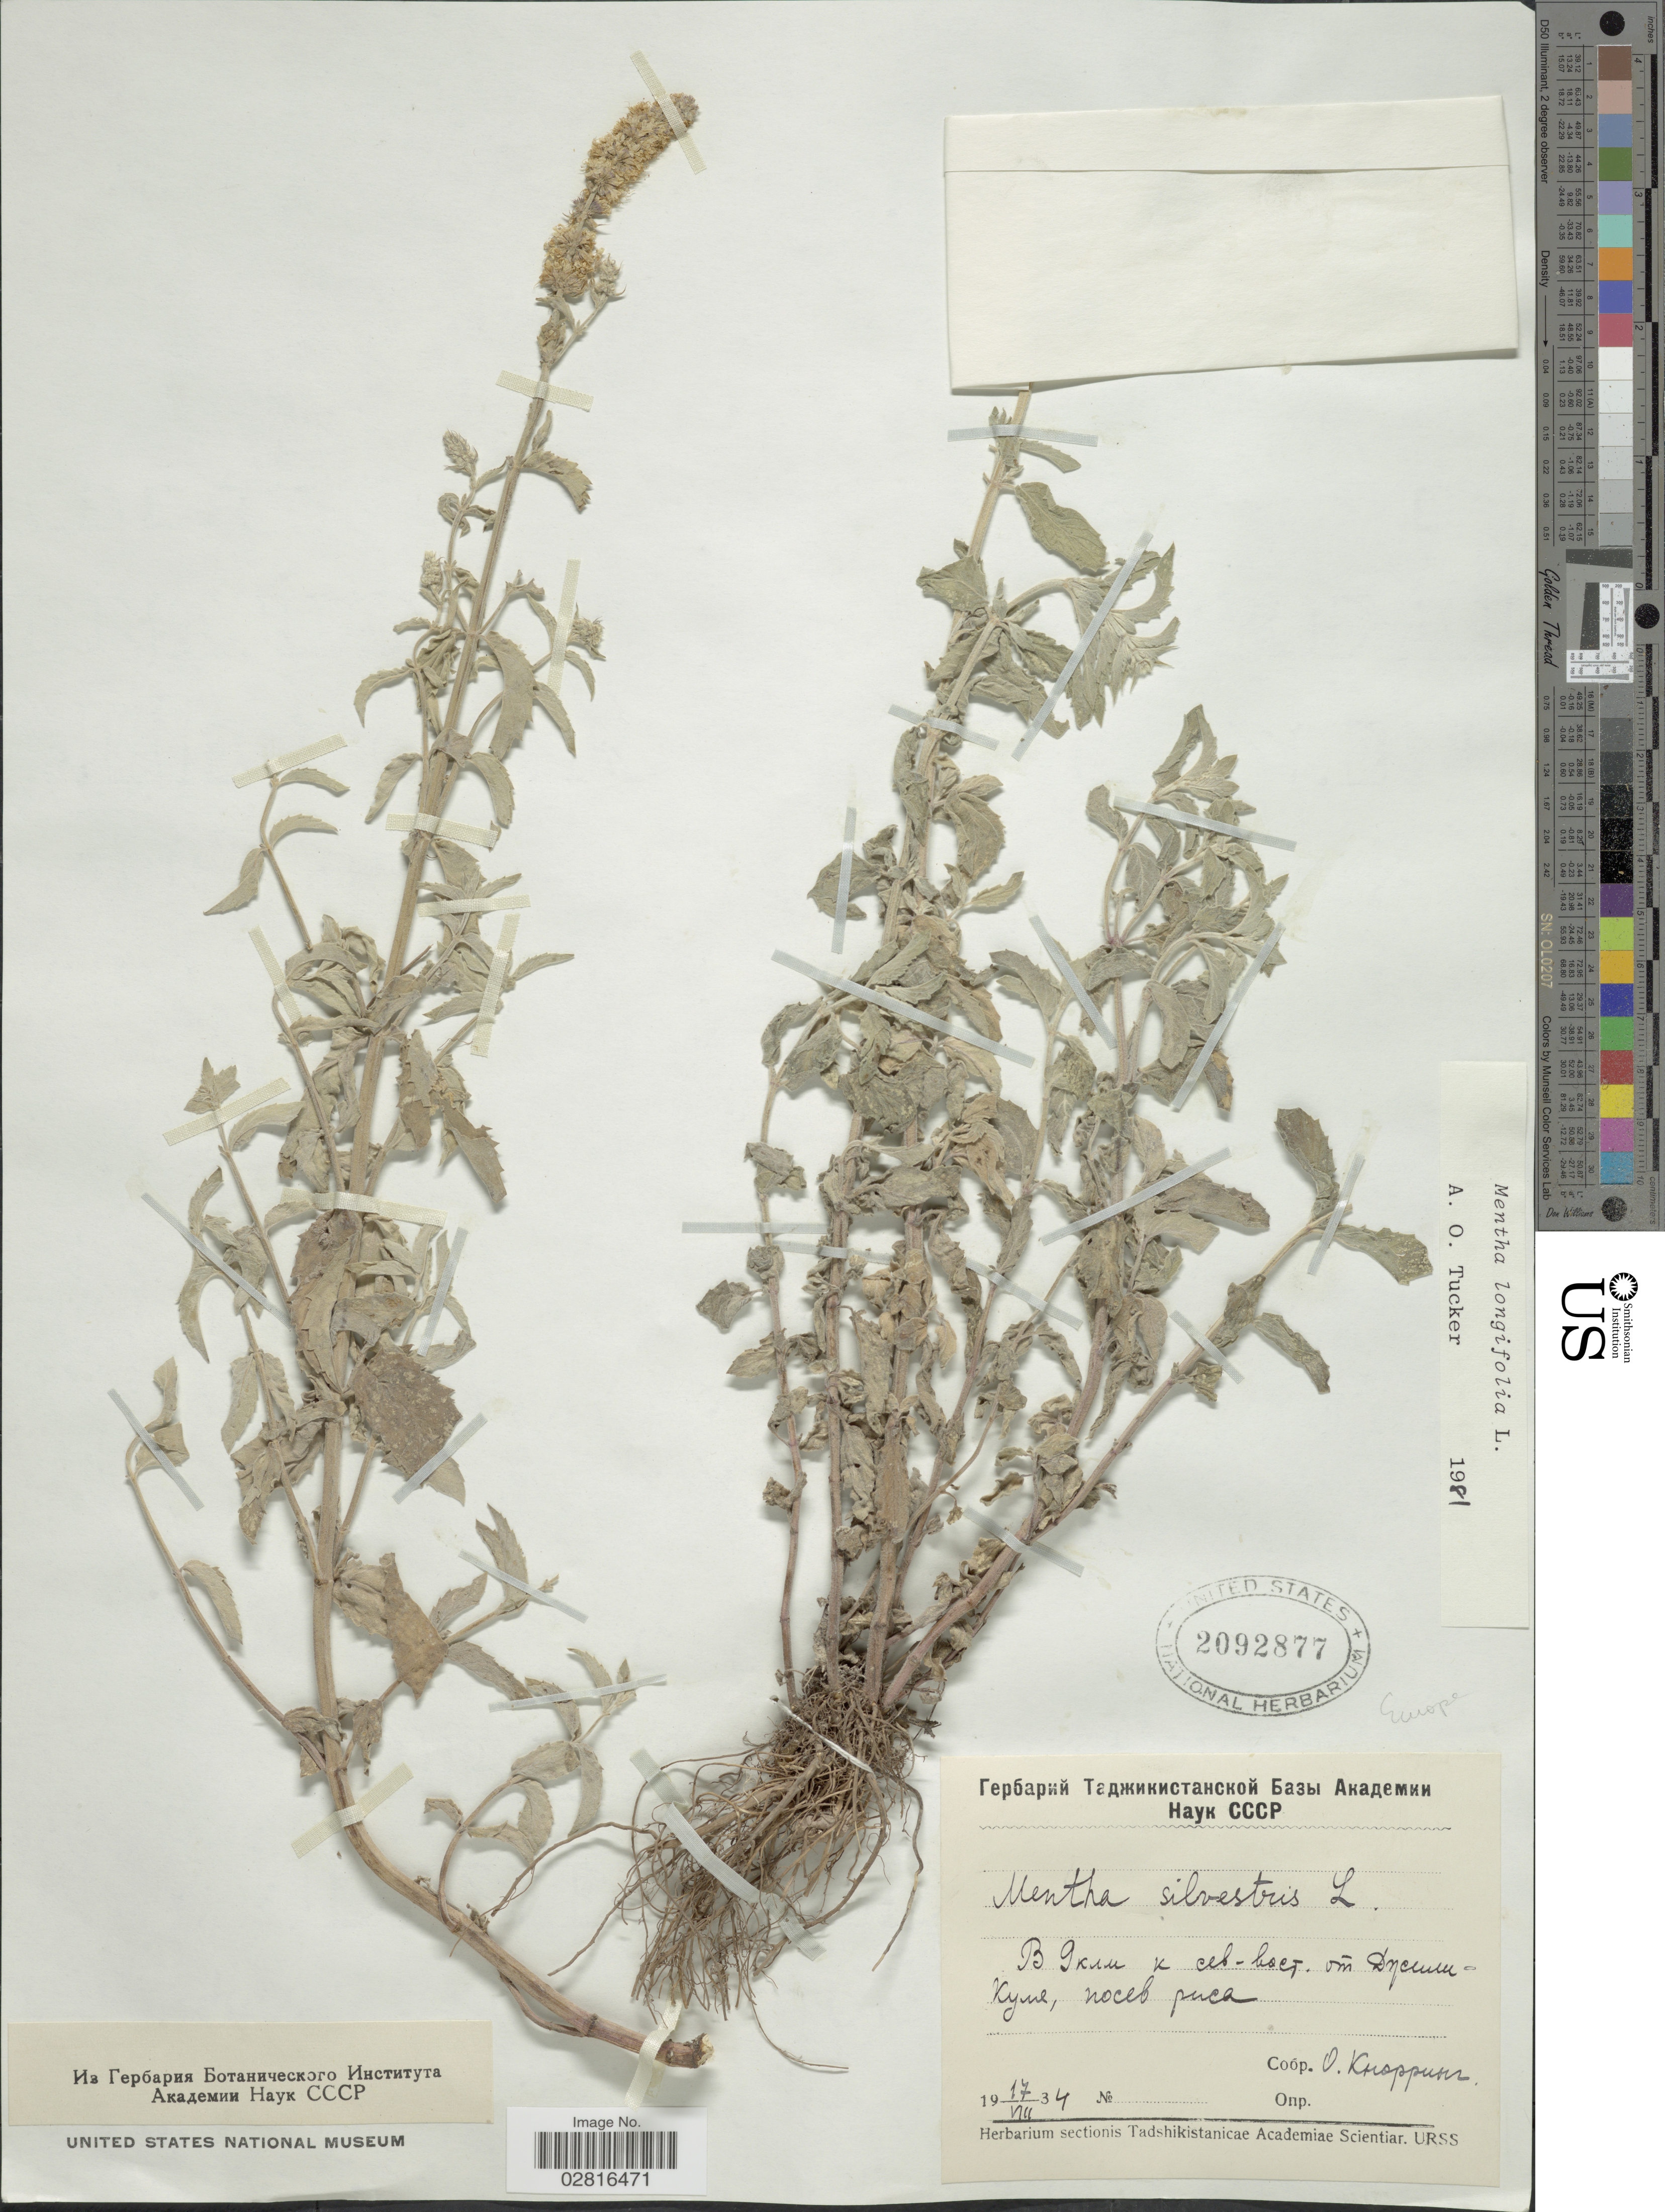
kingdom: Plantae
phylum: Tracheophyta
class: Magnoliopsida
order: Lamiales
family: Lamiaceae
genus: Mentha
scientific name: Mentha longifolia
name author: (L.) L.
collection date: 1934-08-17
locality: X. Europe.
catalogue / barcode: US 2092877